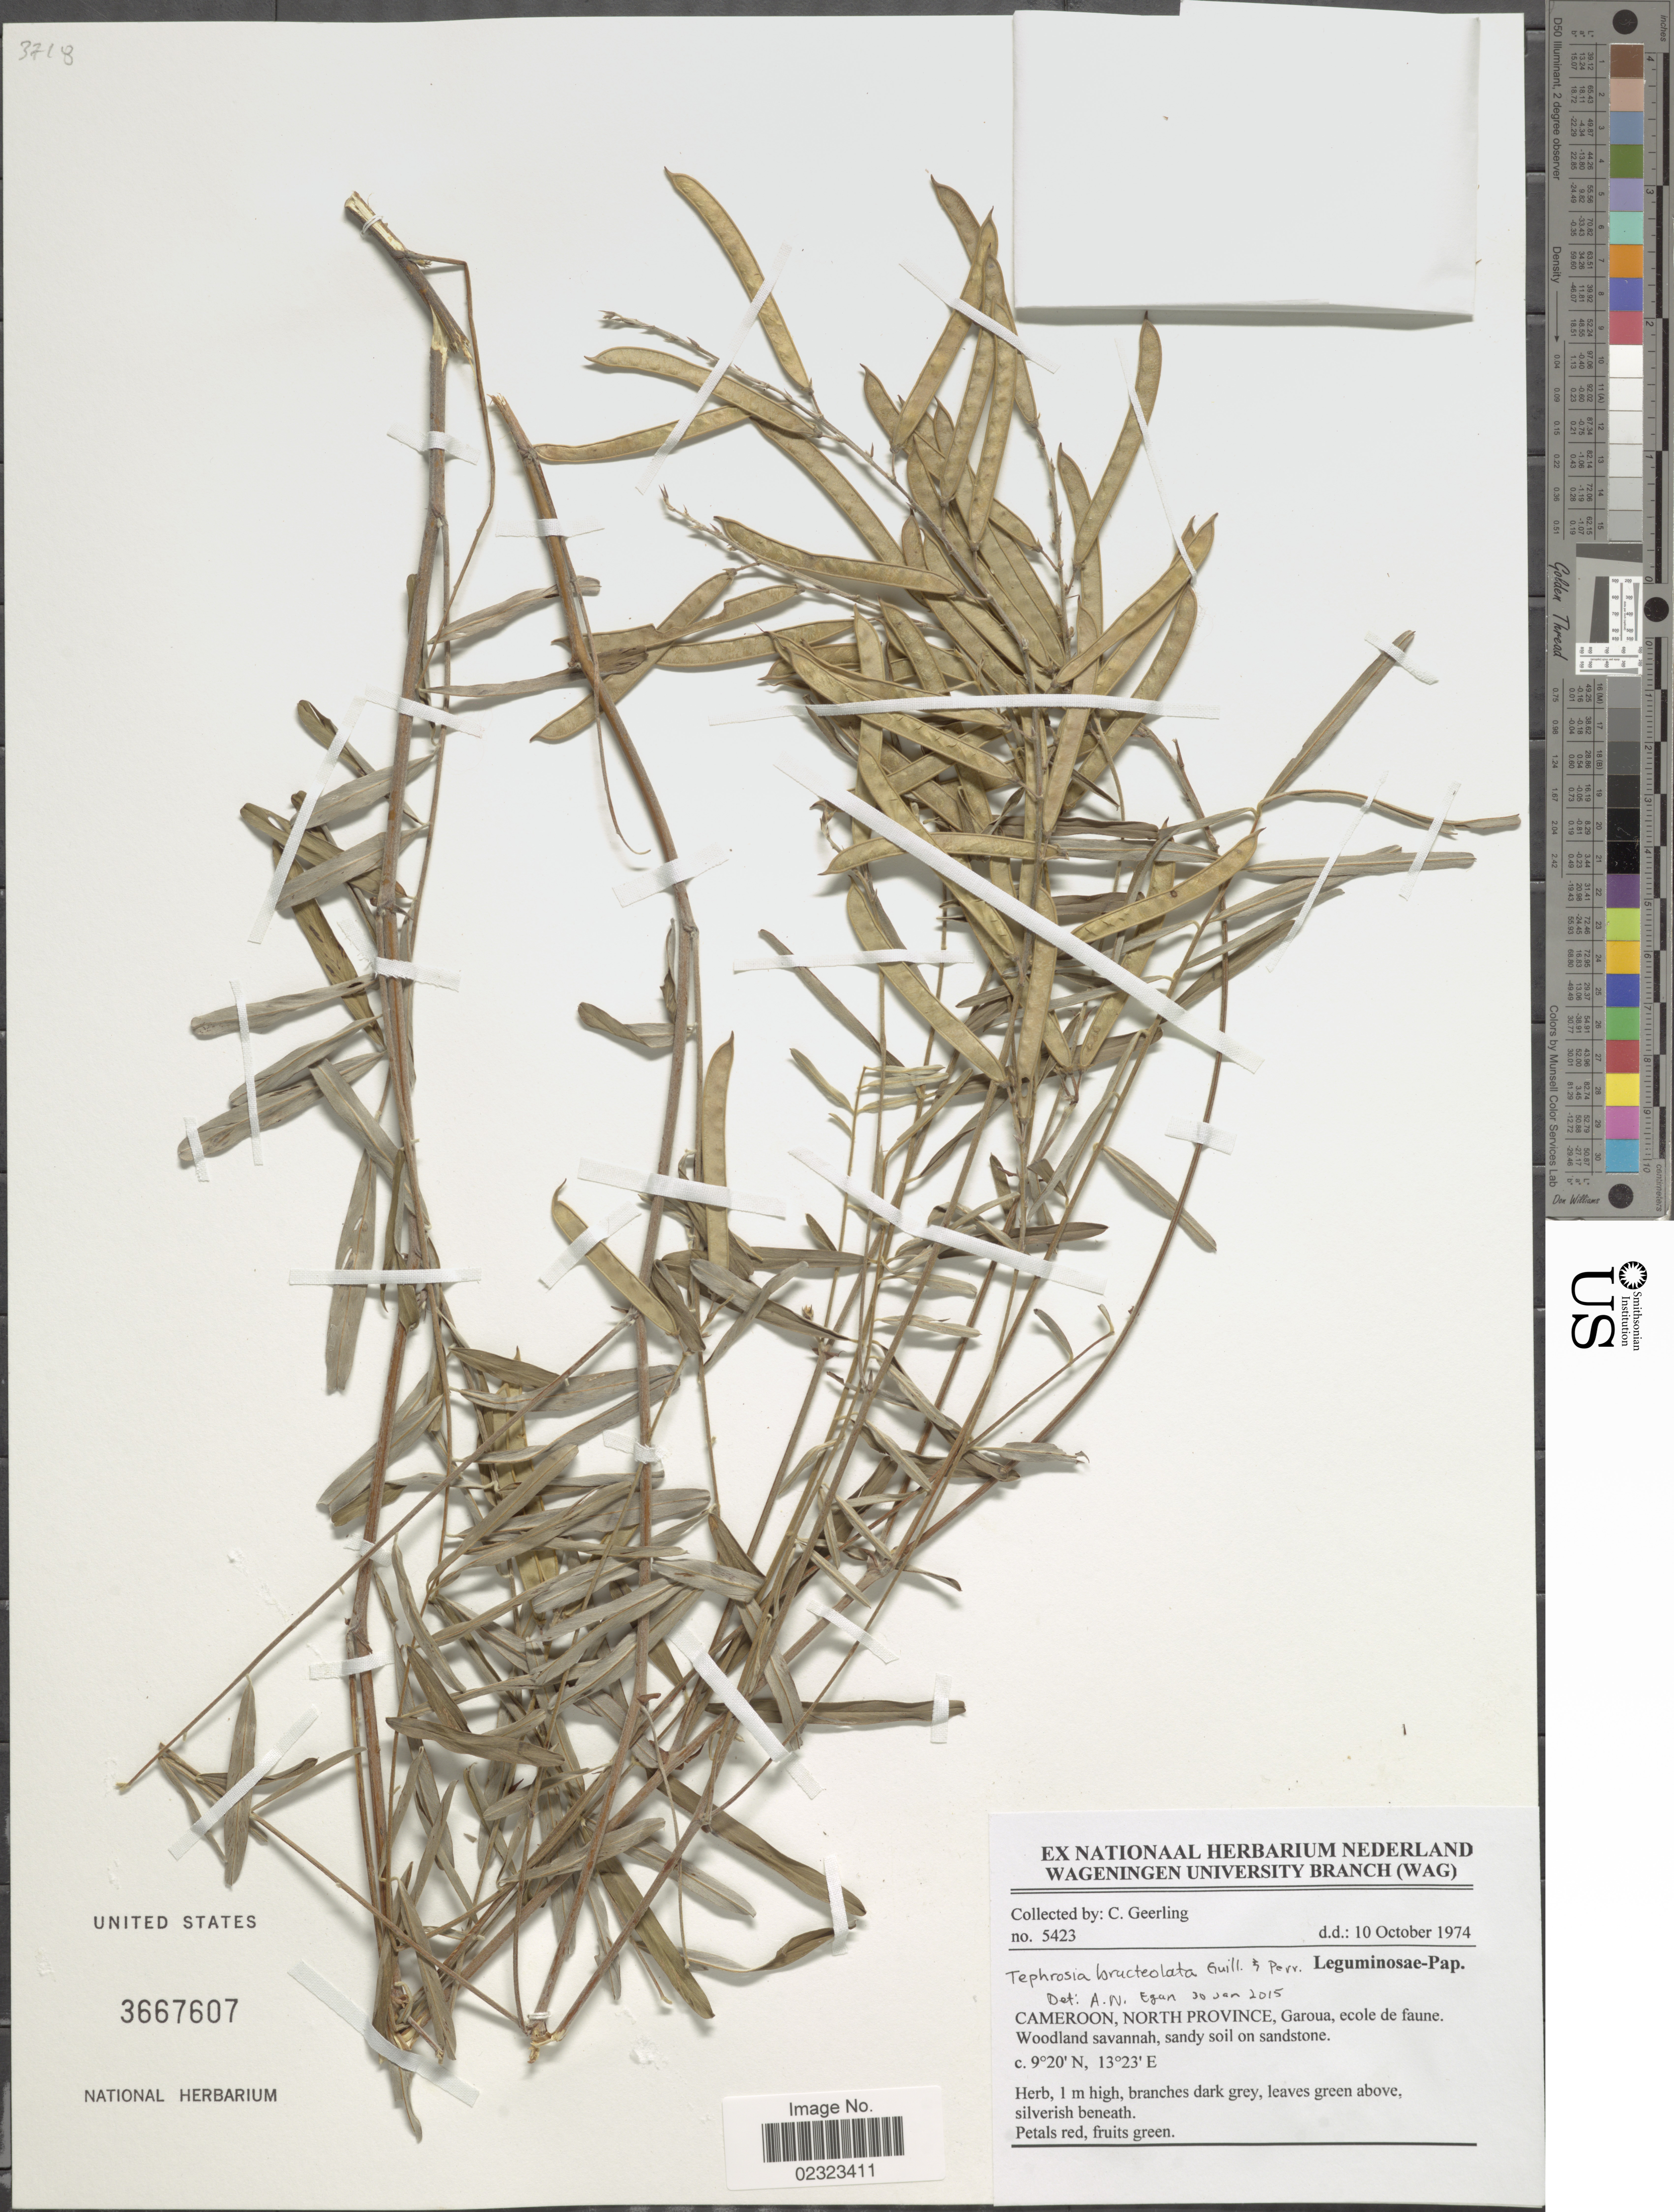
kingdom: Plantae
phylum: Tracheophyta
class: Magnoliopsida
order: Fabales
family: Fabaceae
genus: Tephrosia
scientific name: Tephrosia bracteolata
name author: Guill. & Perr.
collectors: C. Geerling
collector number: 5423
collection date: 1974-10-10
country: Cameroon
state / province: Nord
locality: North Province, Garoua, ecole de faune.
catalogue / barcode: US 3667607